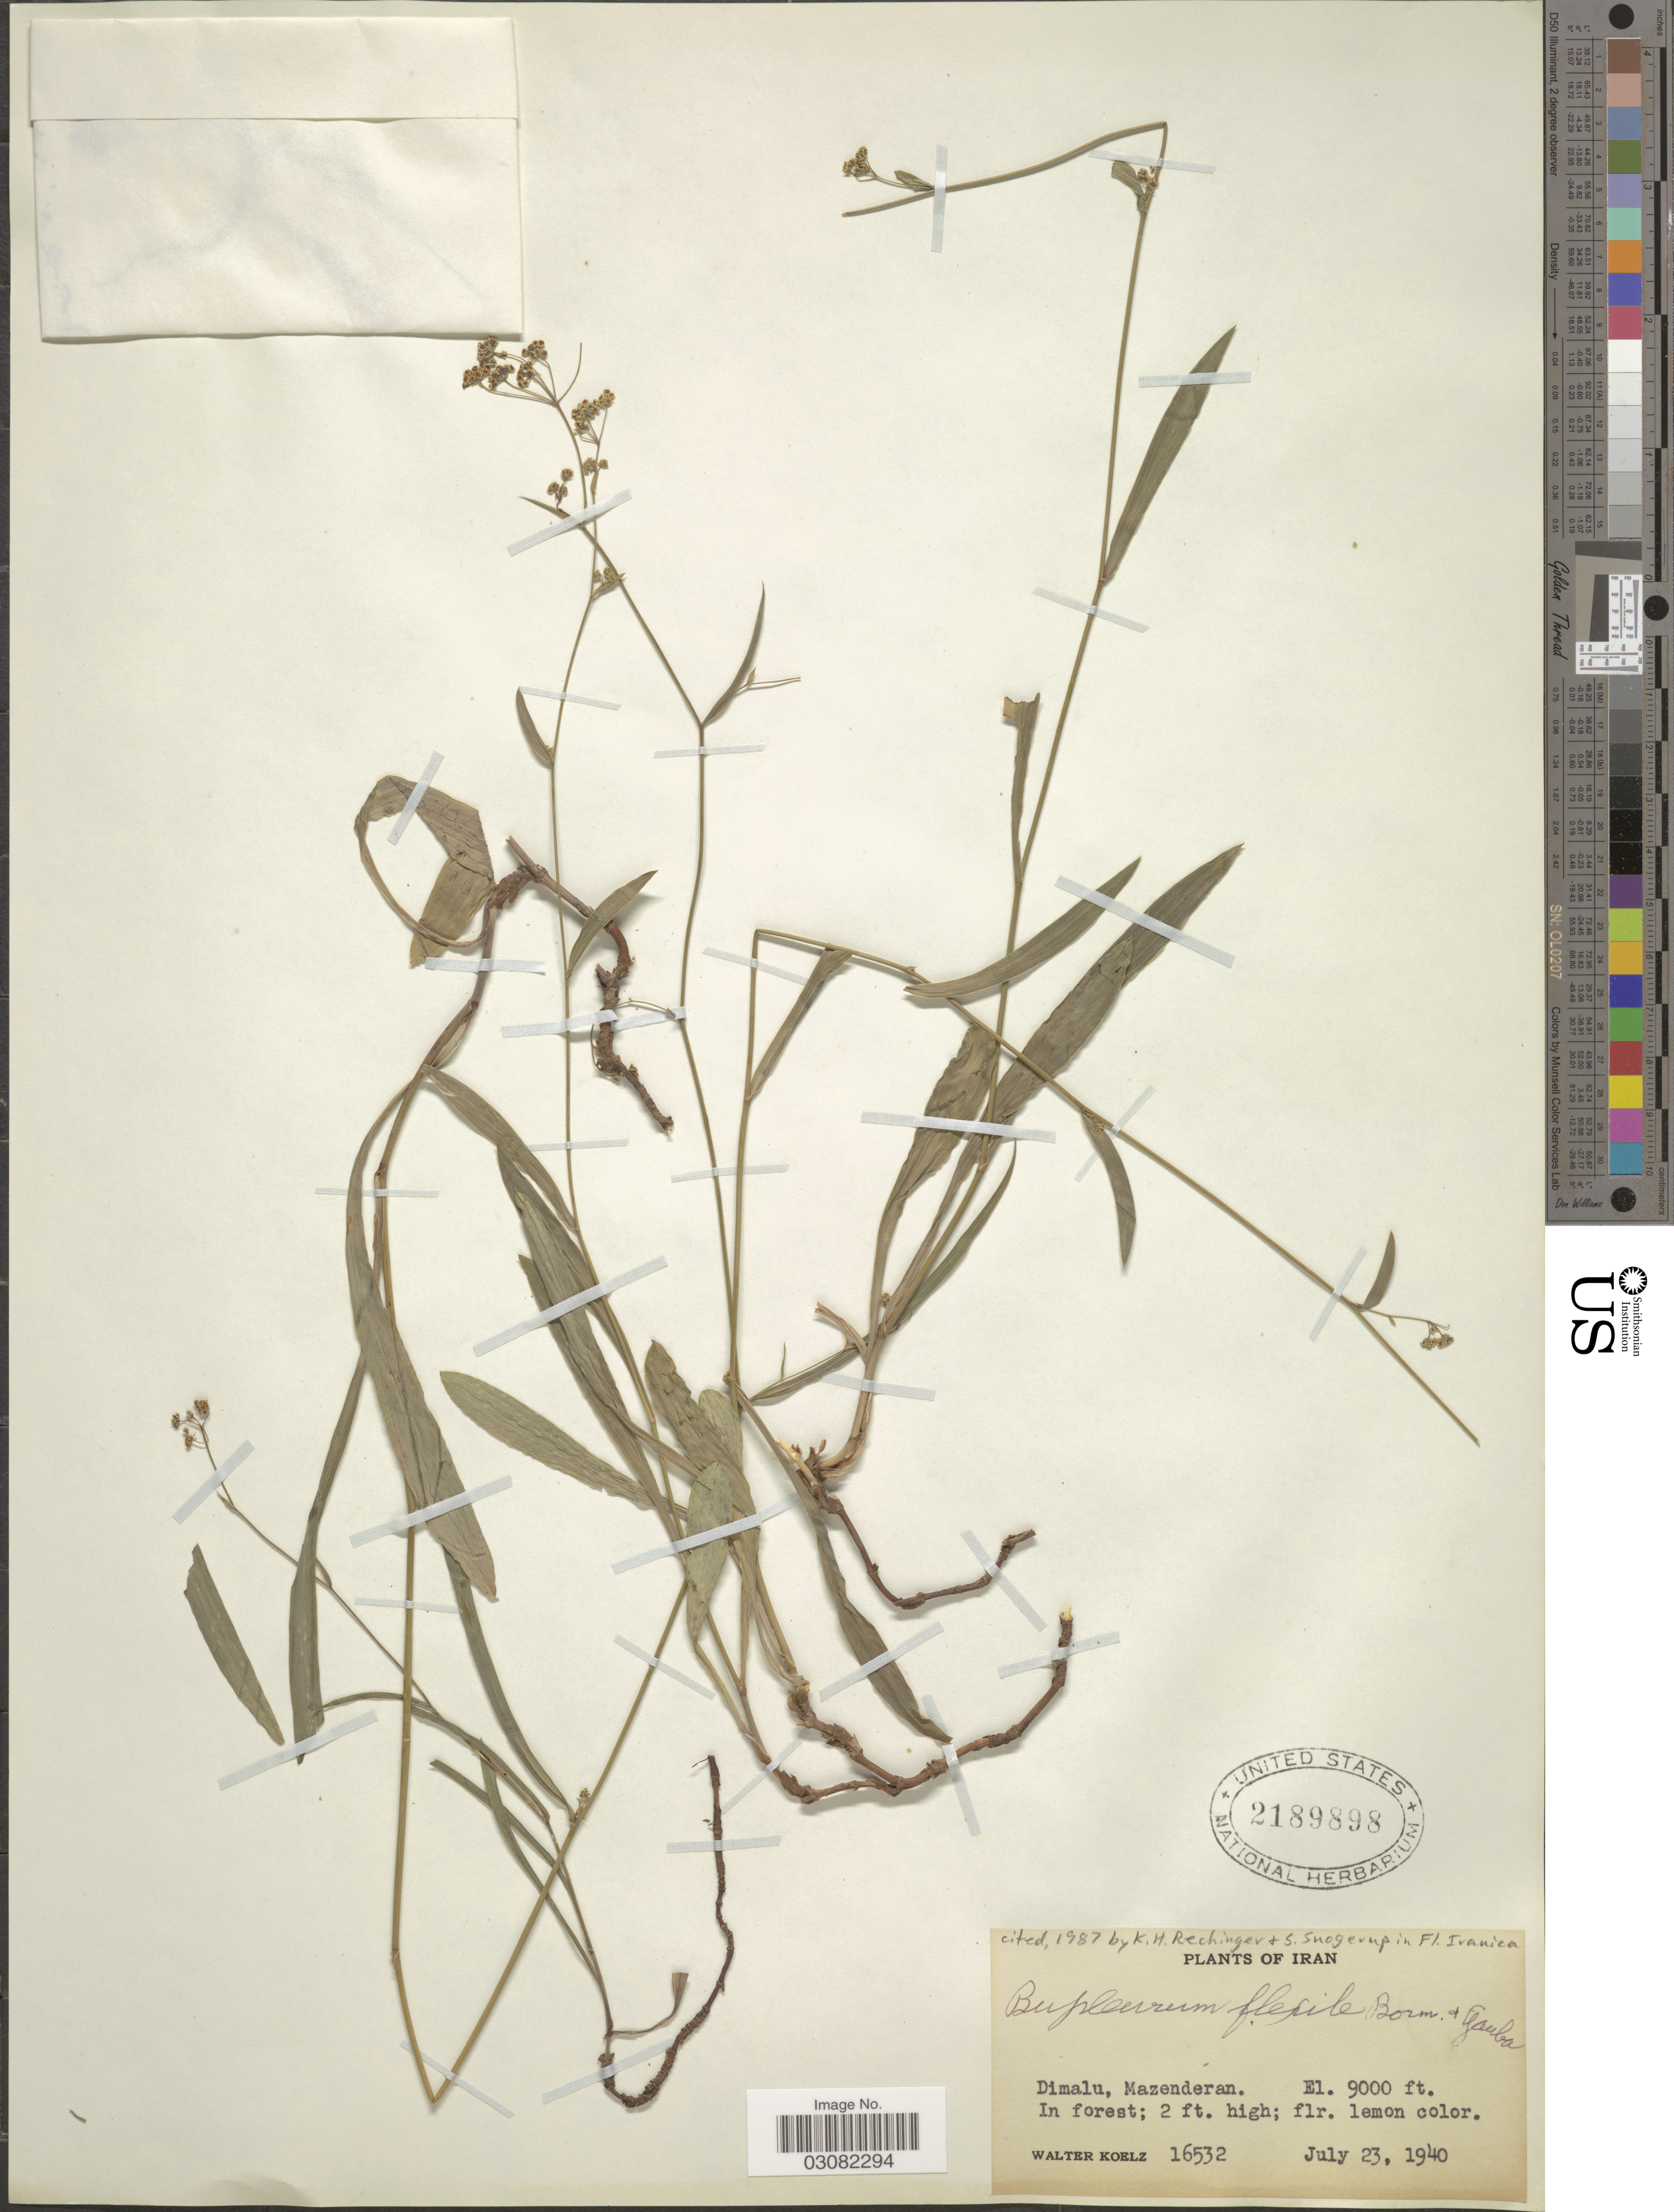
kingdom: Plantae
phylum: Tracheophyta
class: Magnoliopsida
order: Apiales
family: Apiaceae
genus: Bupleurum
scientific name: Bupleurum flexile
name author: Bornm. & Gauba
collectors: W. N. Koelz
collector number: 16532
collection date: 1940-07-23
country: Iran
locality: Dimalu, Mazenderan.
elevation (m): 2743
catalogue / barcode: US 2189898